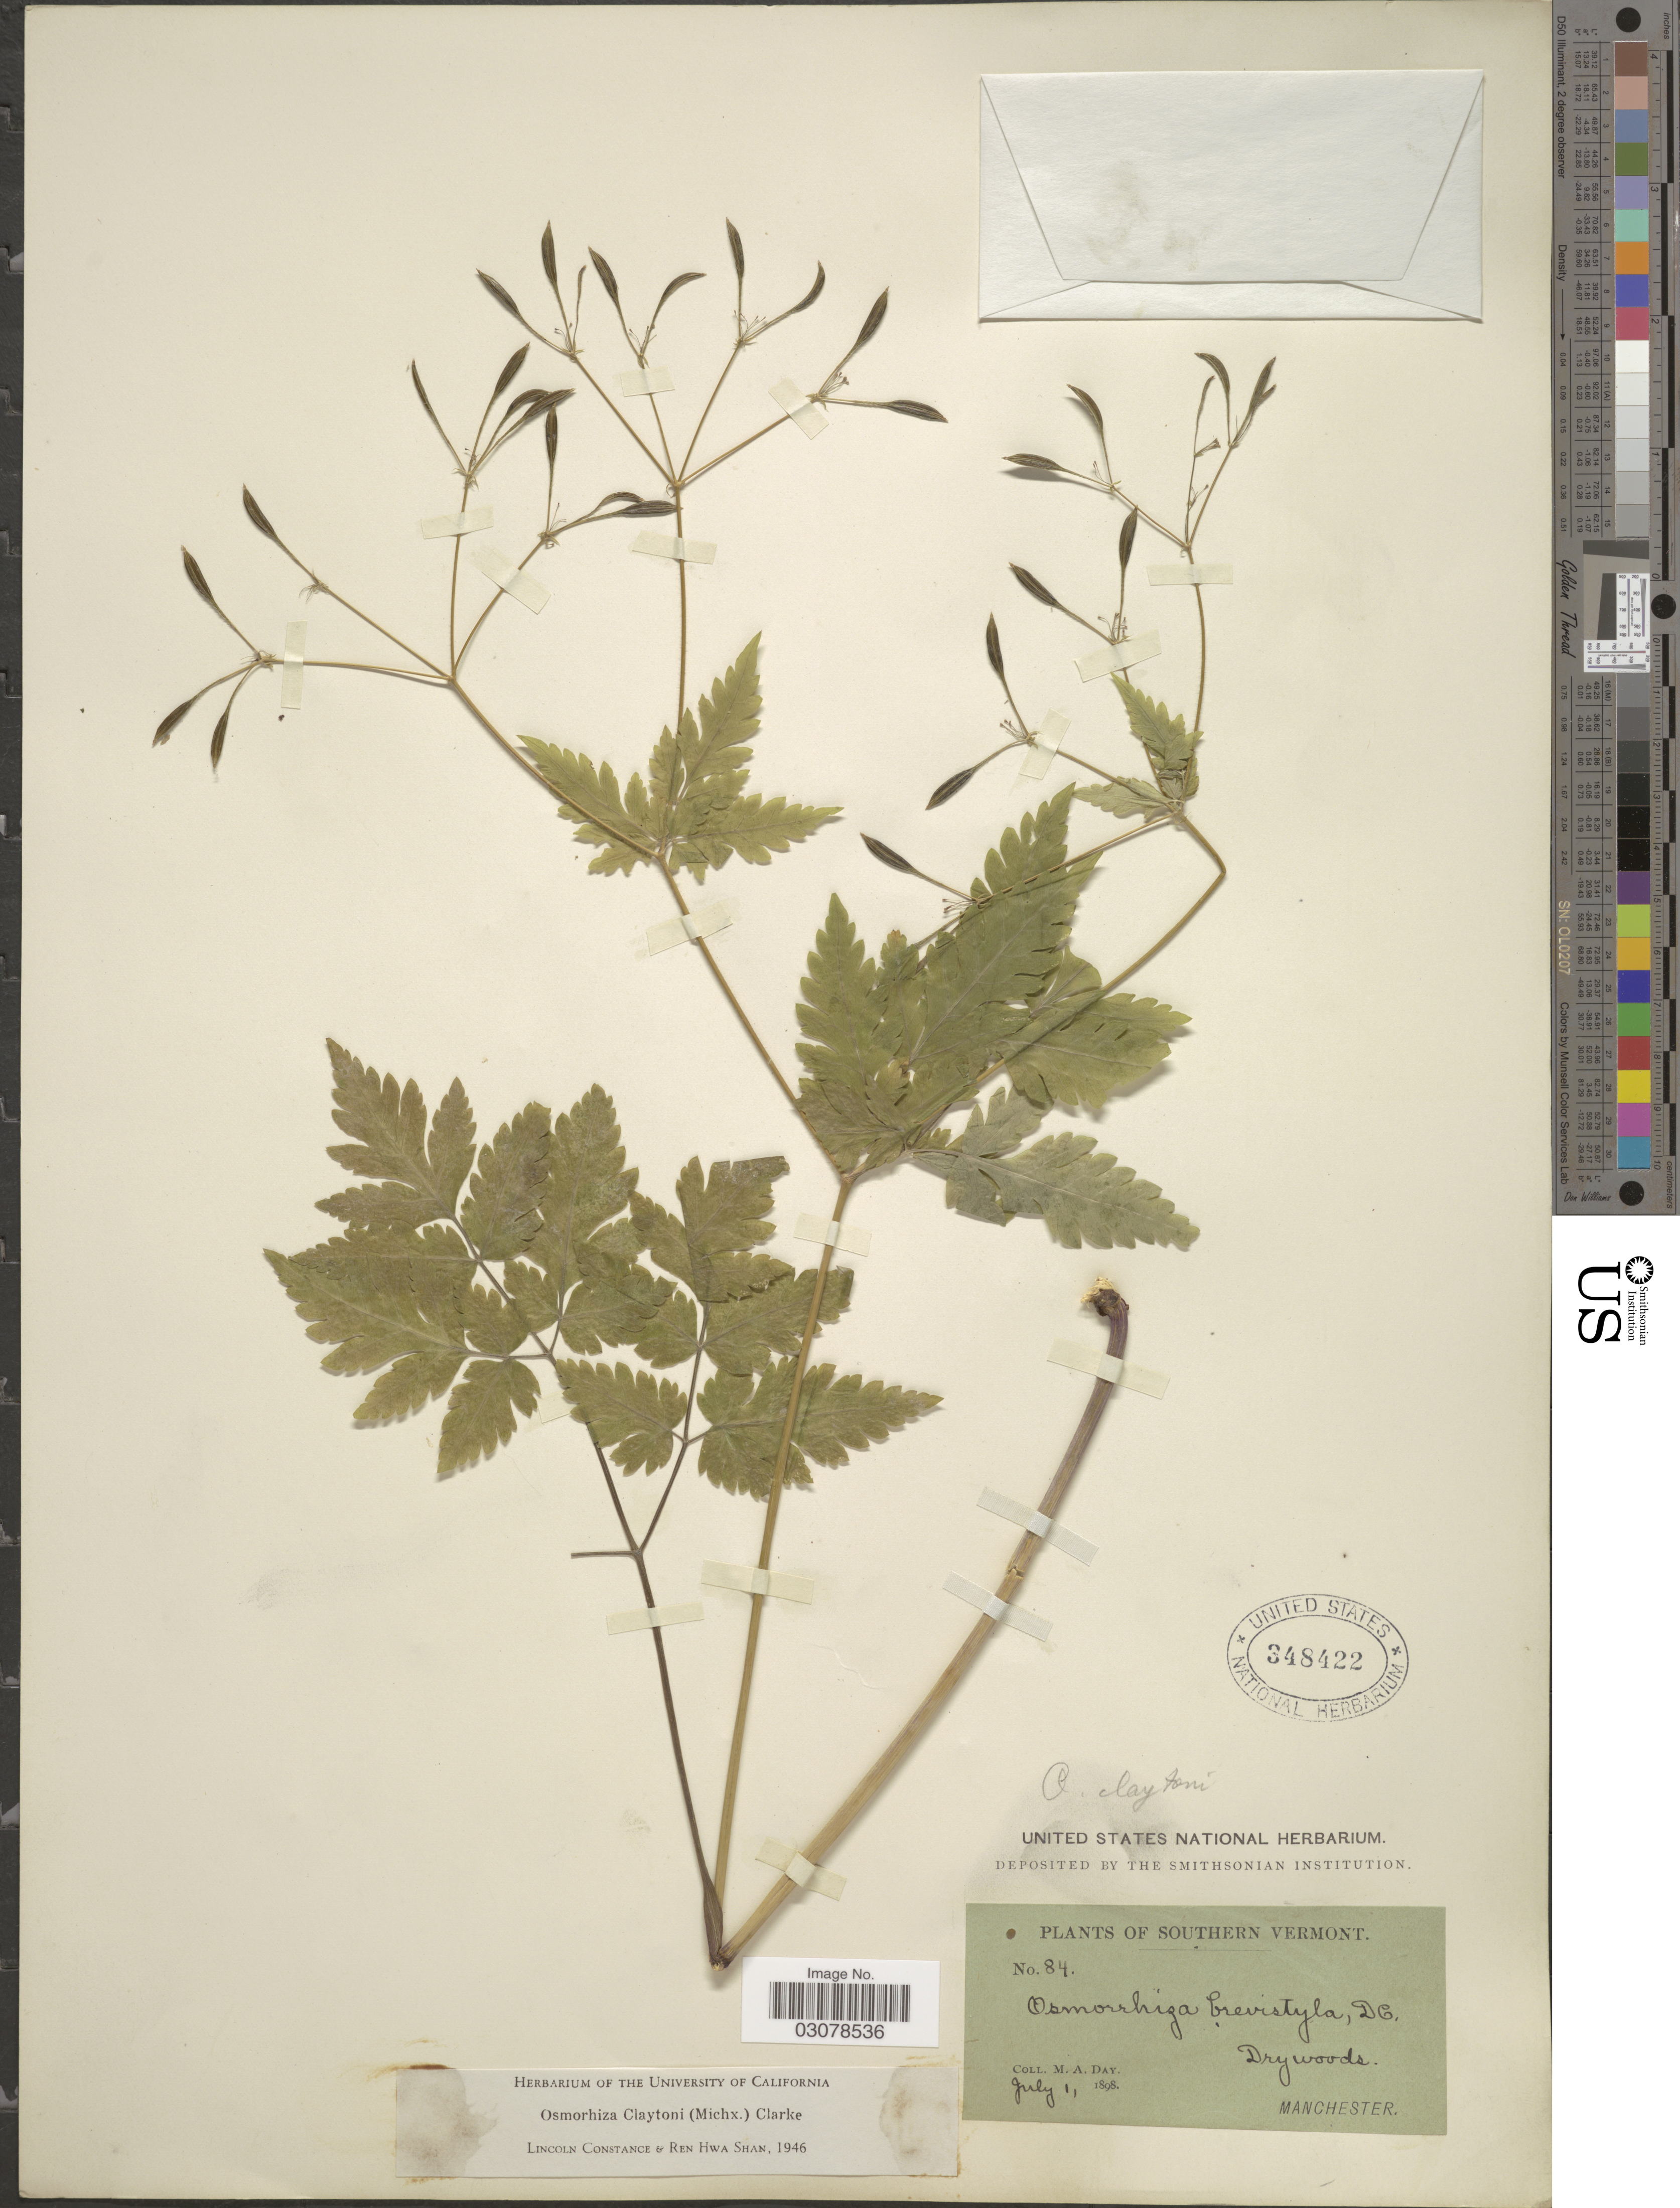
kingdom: Plantae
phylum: Tracheophyta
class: Magnoliopsida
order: Apiales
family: Apiaceae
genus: Osmorhiza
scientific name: Osmorhiza claytonii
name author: (Michx.) C.B. Clarke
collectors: M. Day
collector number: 84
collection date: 1898-07-01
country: United States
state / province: Vermont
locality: Southern Vermont. Manchester.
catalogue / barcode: US 348422